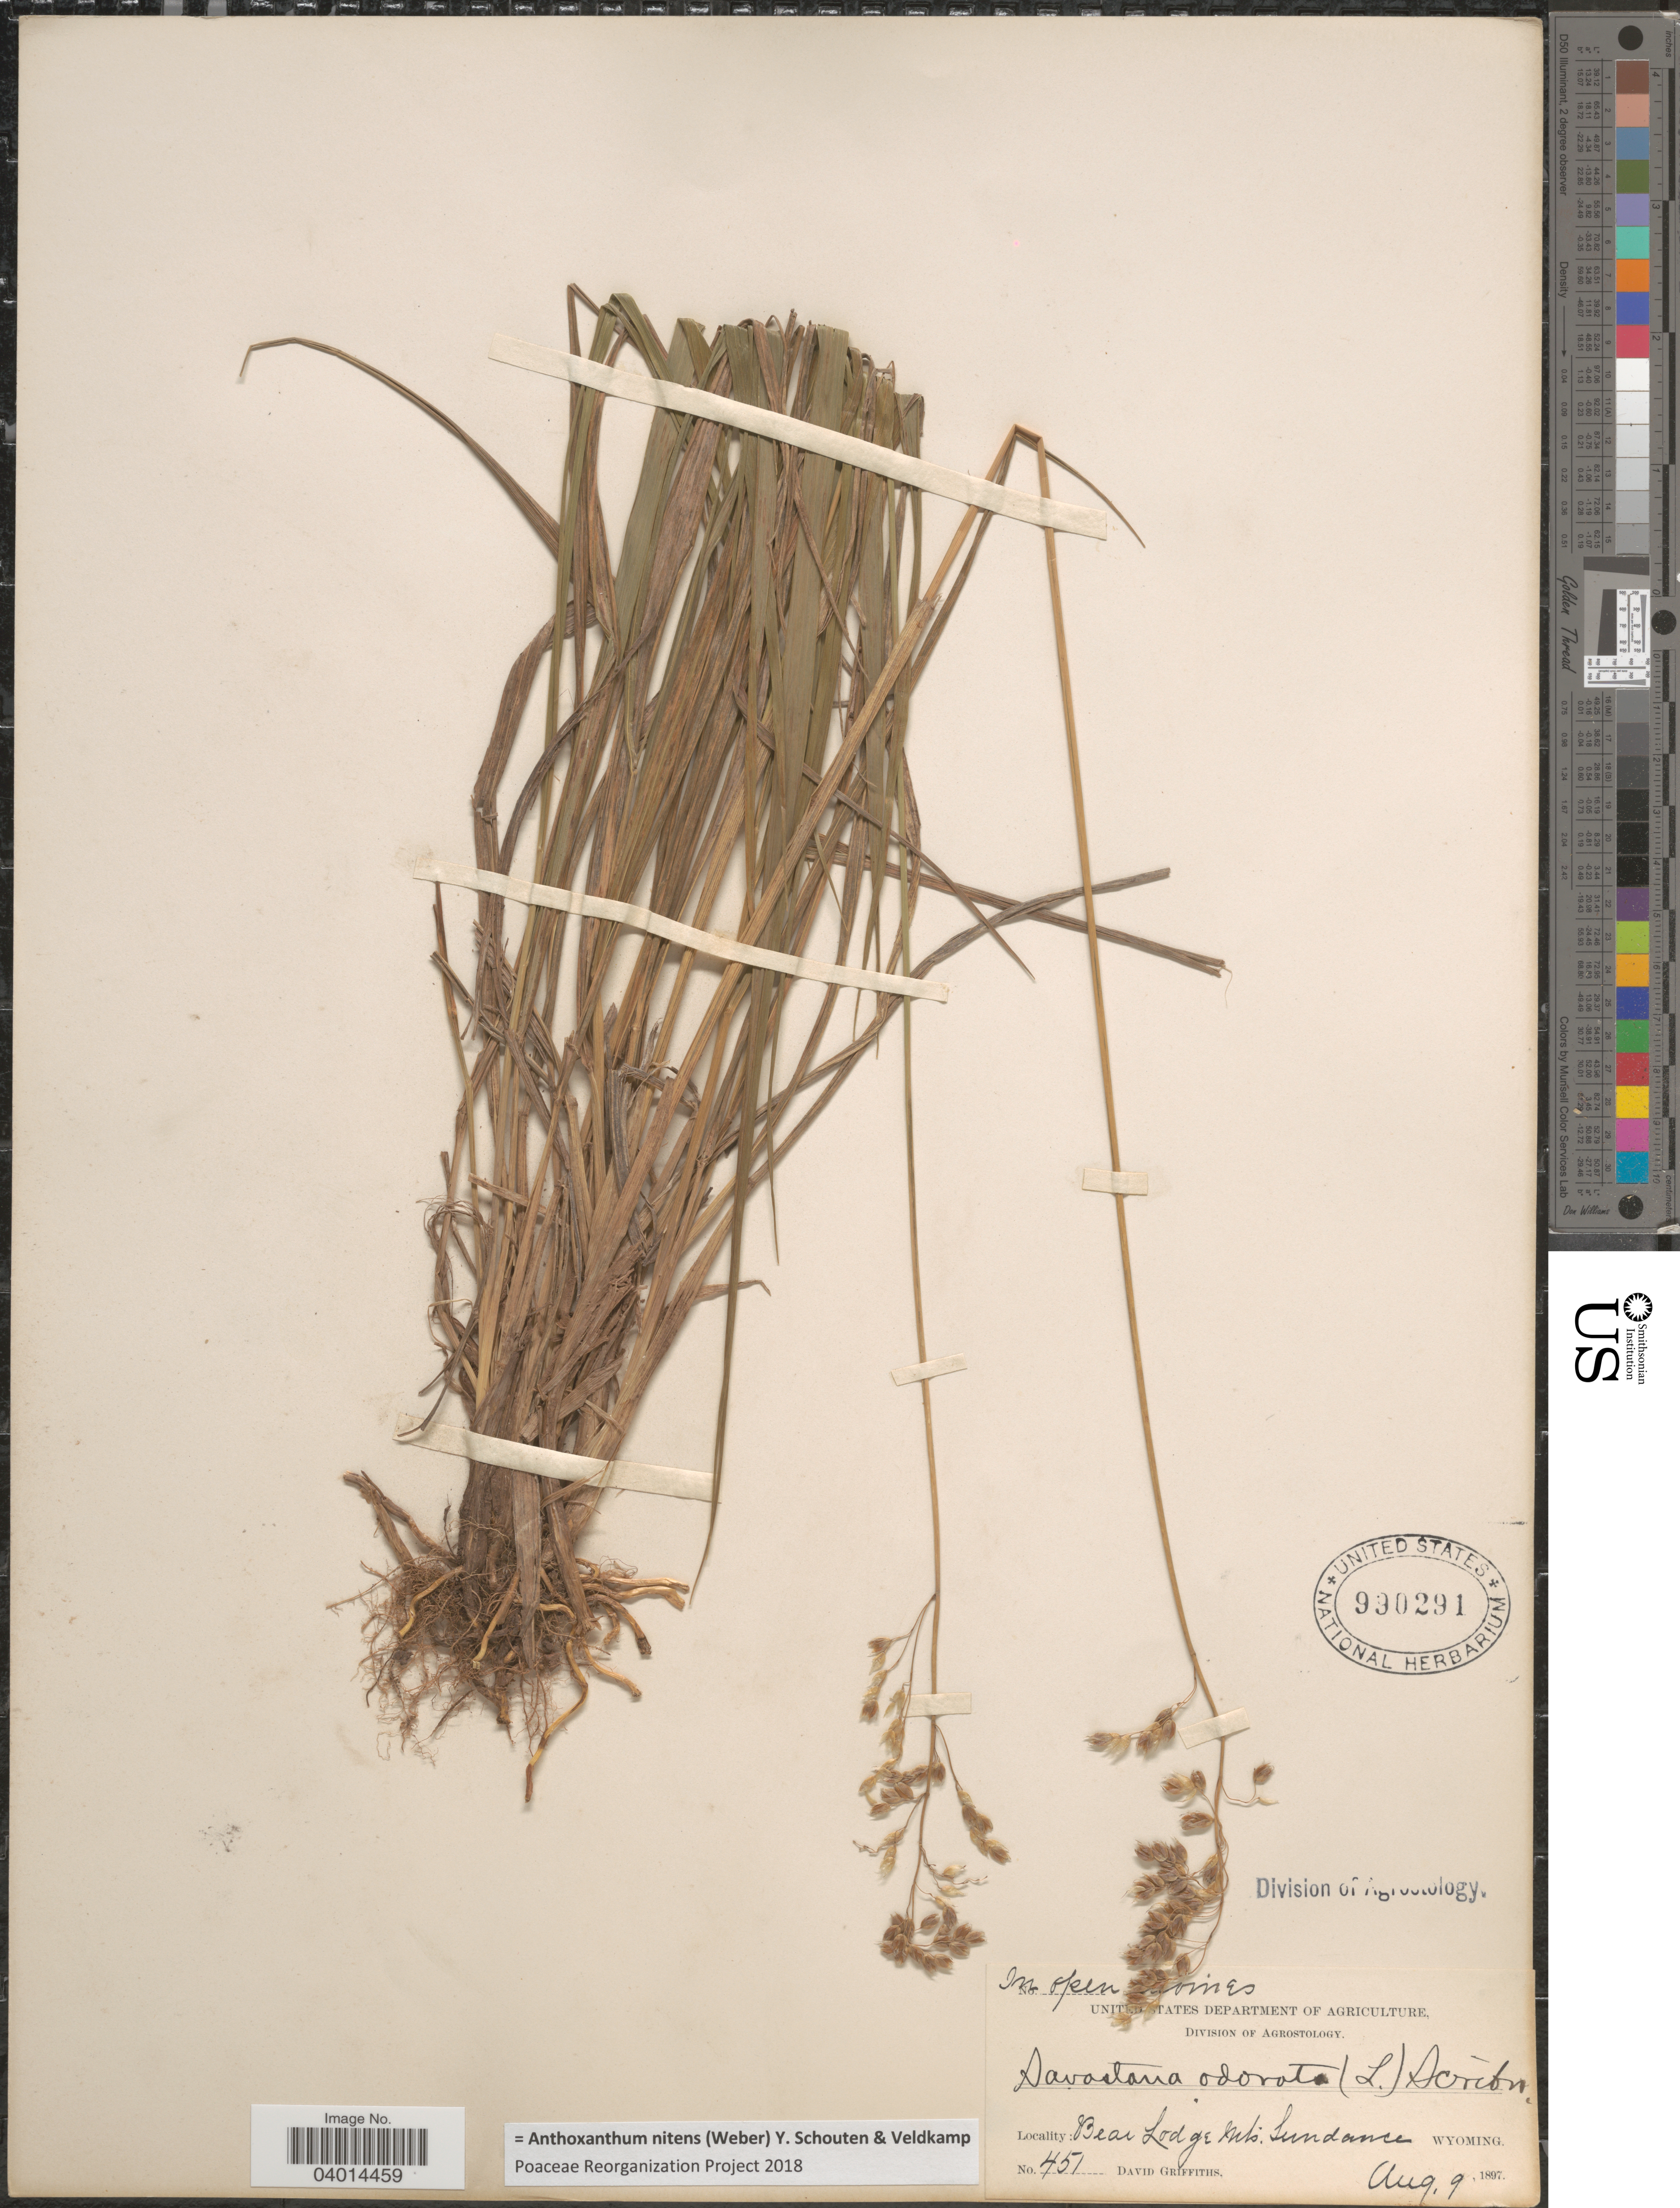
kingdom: Plantae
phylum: Tracheophyta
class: Liliopsida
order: Poales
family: Poaceae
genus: Anthoxanthum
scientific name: Anthoxanthum nitens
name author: (G.H. Weber) R.T.A. Schouten & Veldkamp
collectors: D. Griffiths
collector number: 451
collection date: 1897-08-09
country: United States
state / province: Wyoming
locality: Bear Lodge Mts. Sundance.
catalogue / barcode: US 990291